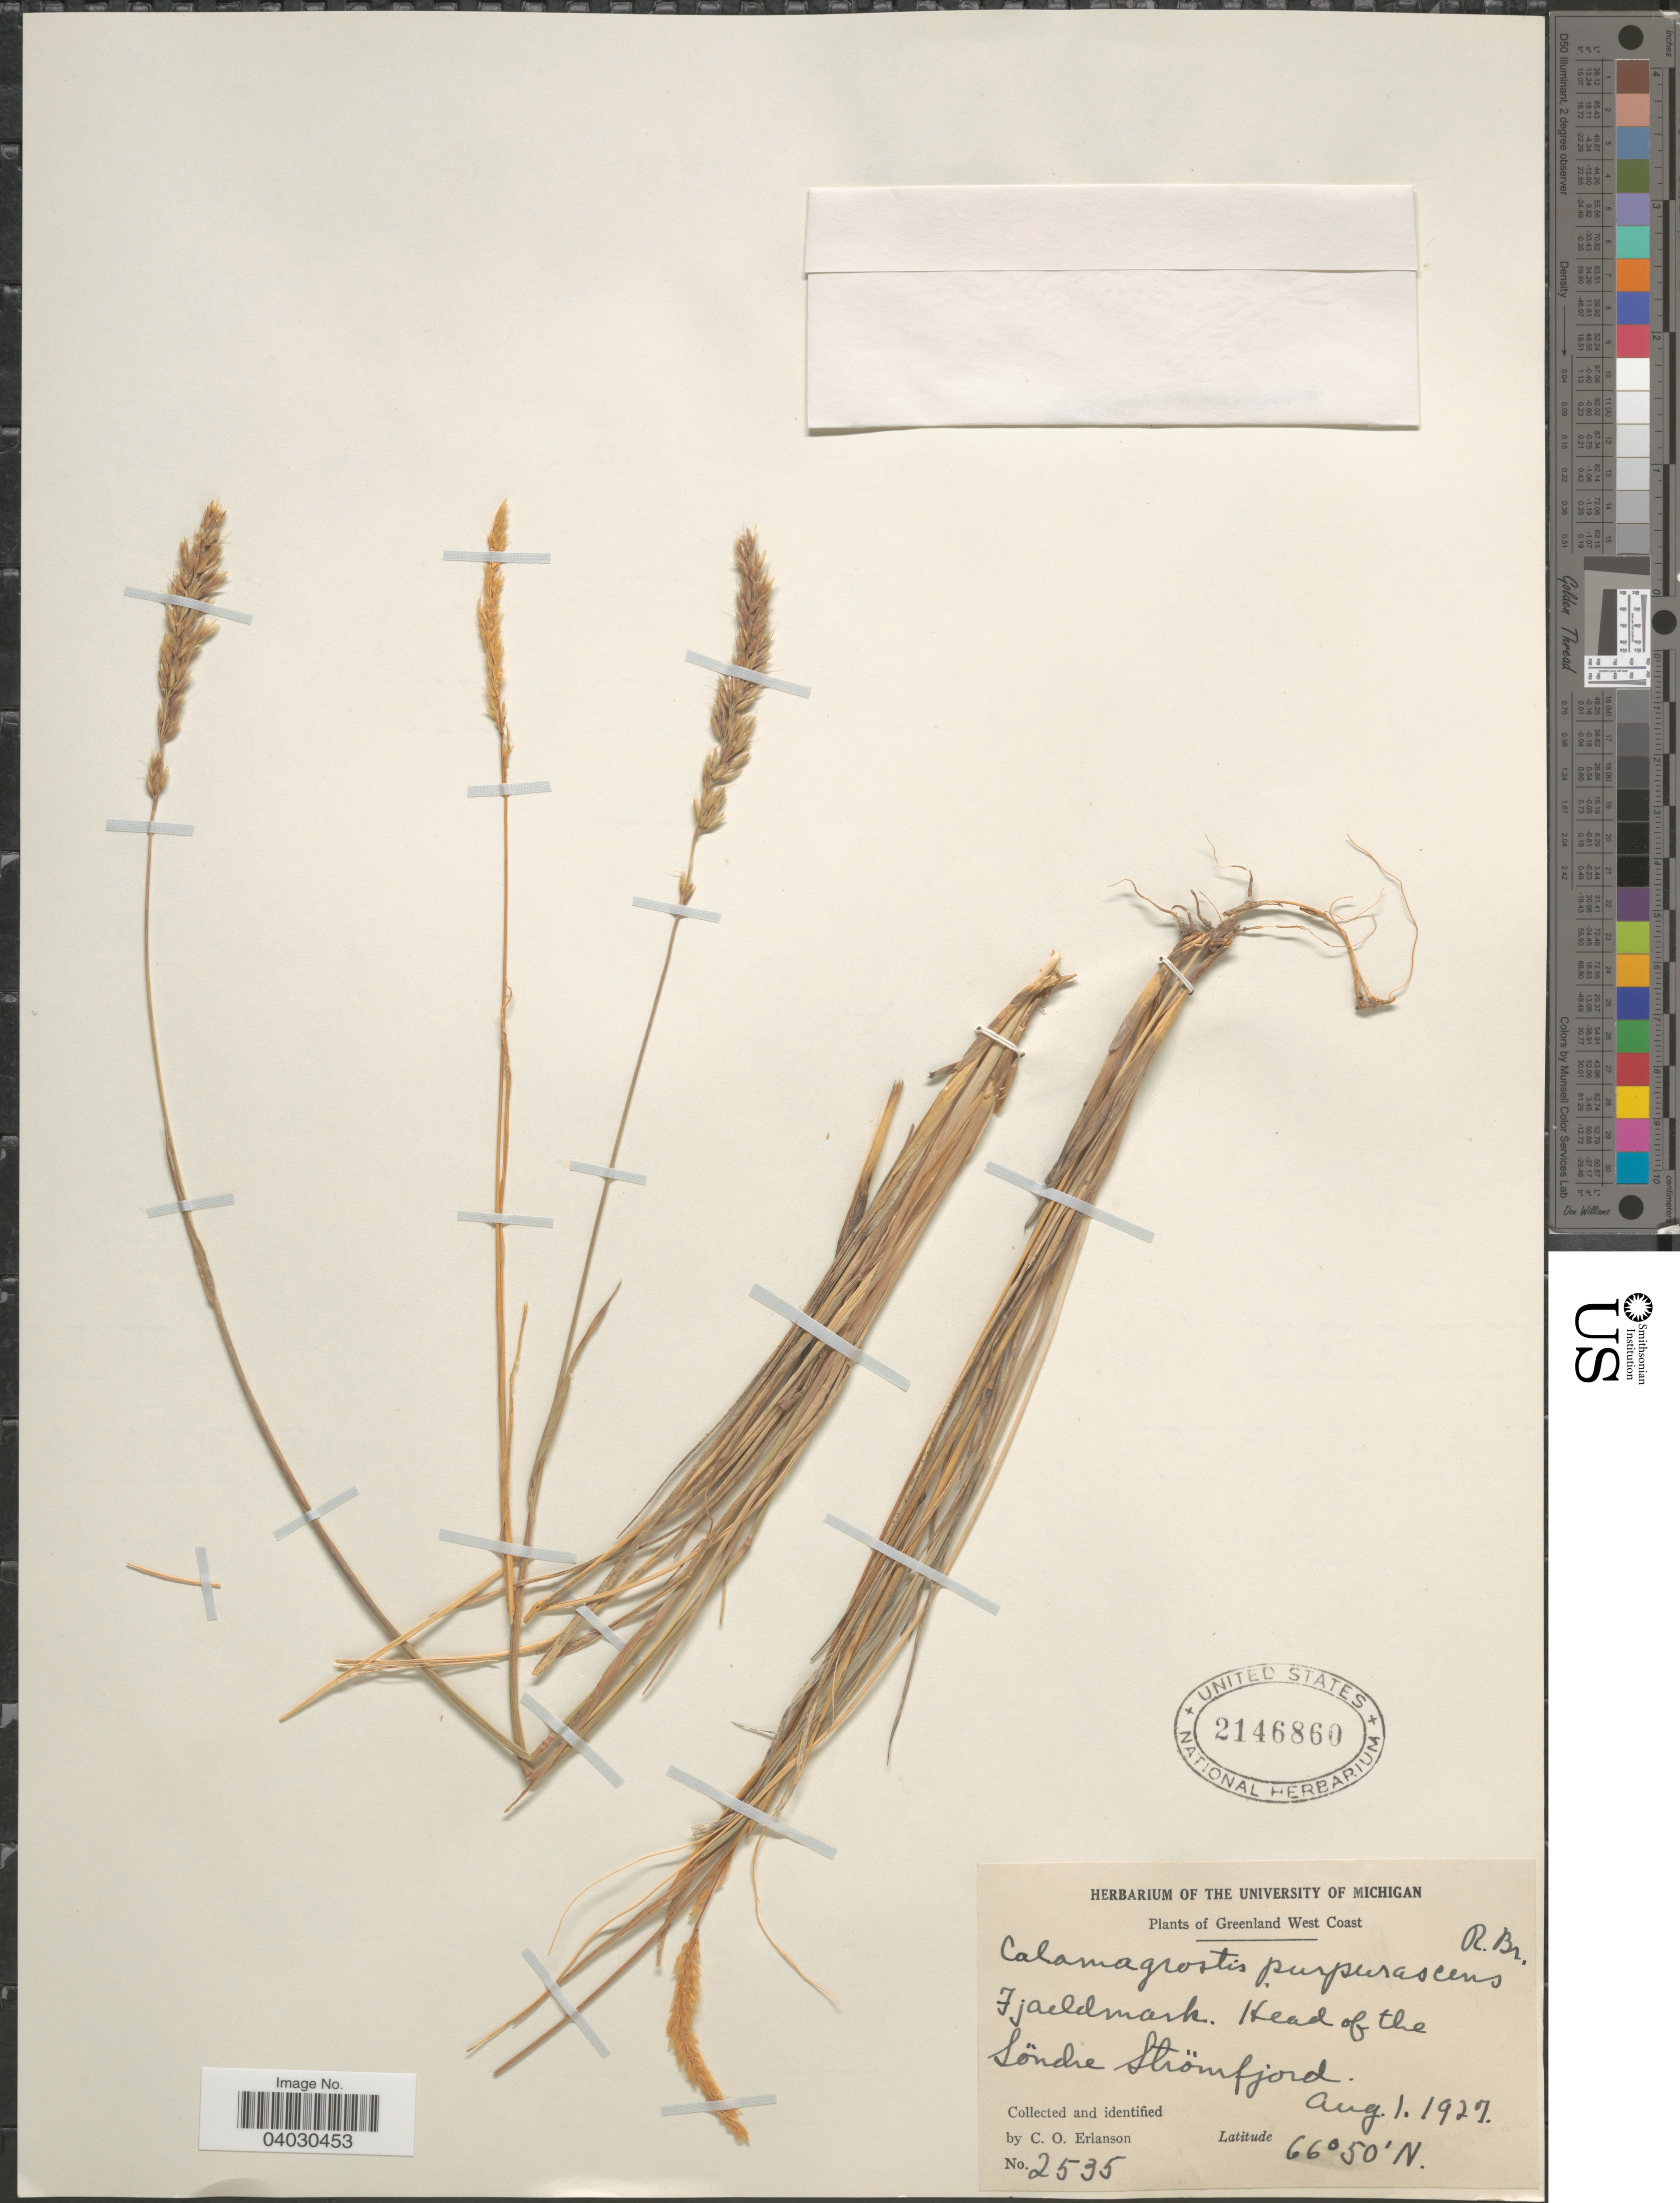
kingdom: Plantae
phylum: Tracheophyta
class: Liliopsida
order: Poales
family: Poaceae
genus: Calamagrostis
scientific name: Calamagrostis purpurascens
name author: R. Br.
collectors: C. O. Erlanson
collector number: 2535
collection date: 1927-08-01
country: Greenland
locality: Greenland West Coast. Fjaeldmark. Head of the Söndre Strömfjord.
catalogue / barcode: US 2146860